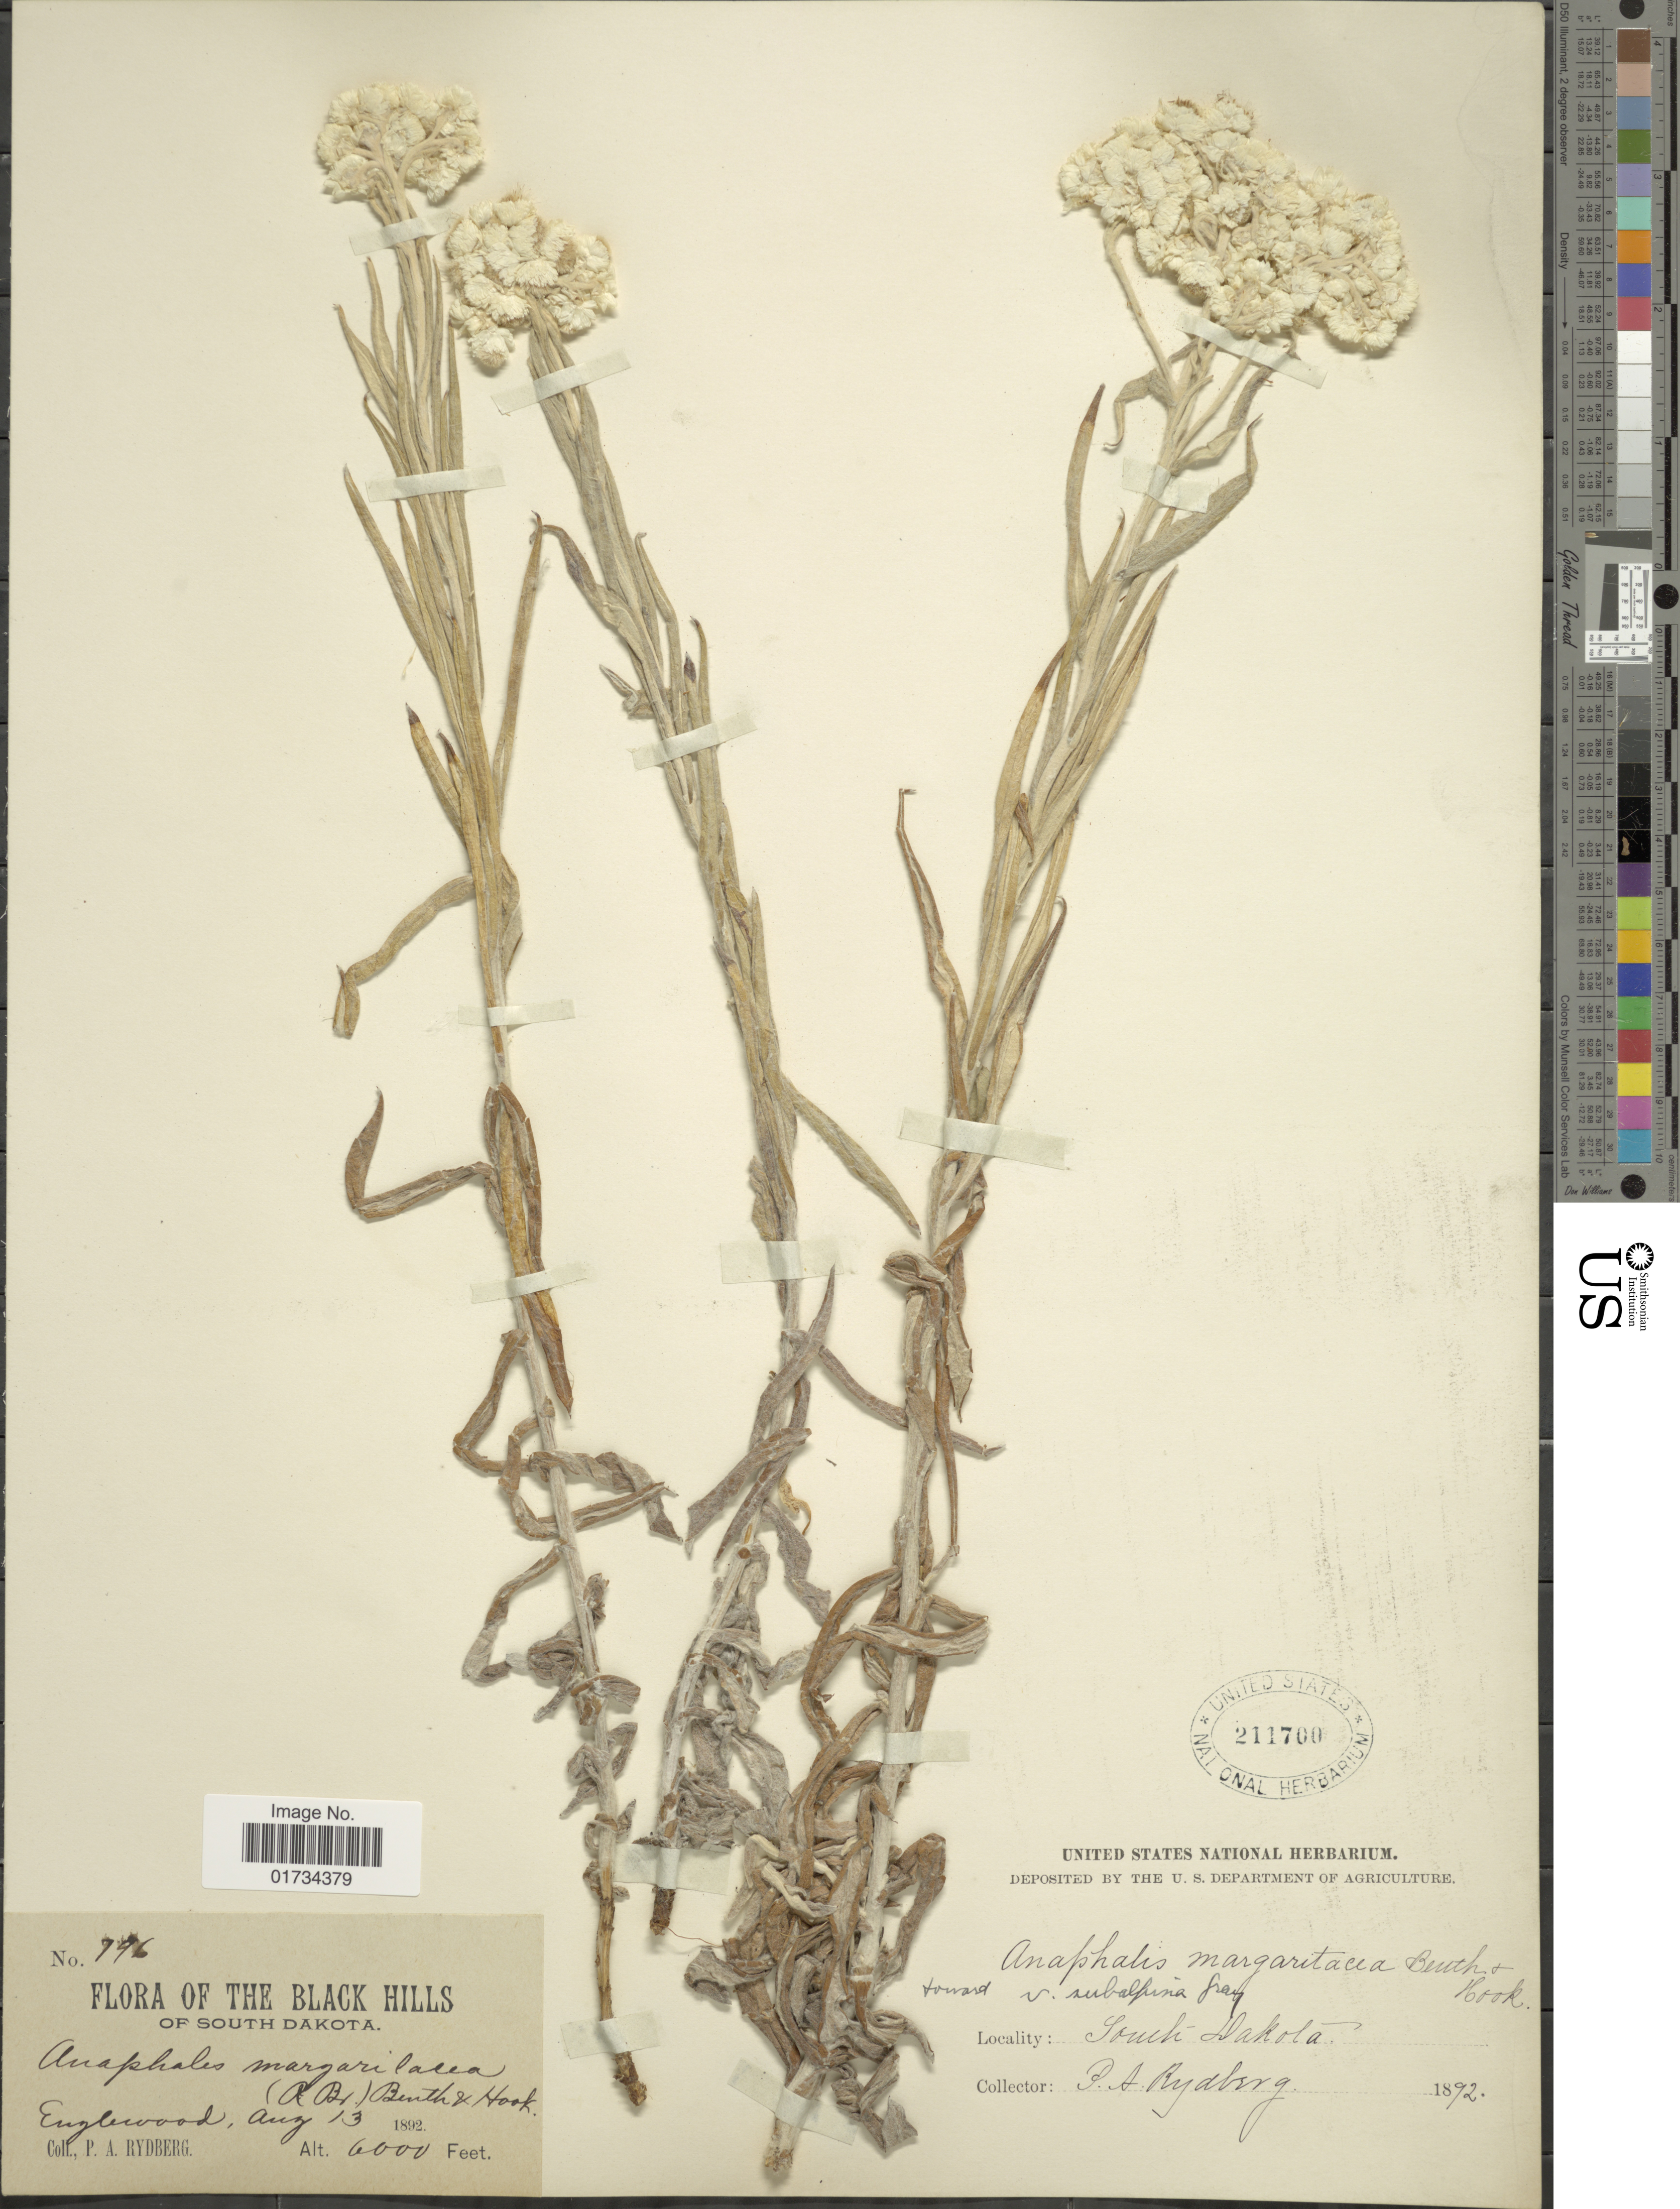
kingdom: Plantae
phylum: Tracheophyta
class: Magnoliopsida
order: Asterales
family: Asteraceae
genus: Anaphalis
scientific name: Anaphalis subalpina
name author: (A. Gray) Rydb.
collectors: P. A. Rydberg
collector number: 796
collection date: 1892-08-13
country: United States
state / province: South Dakota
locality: The Black Hills. South Dakota. Englewood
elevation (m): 1829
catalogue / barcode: US 211700